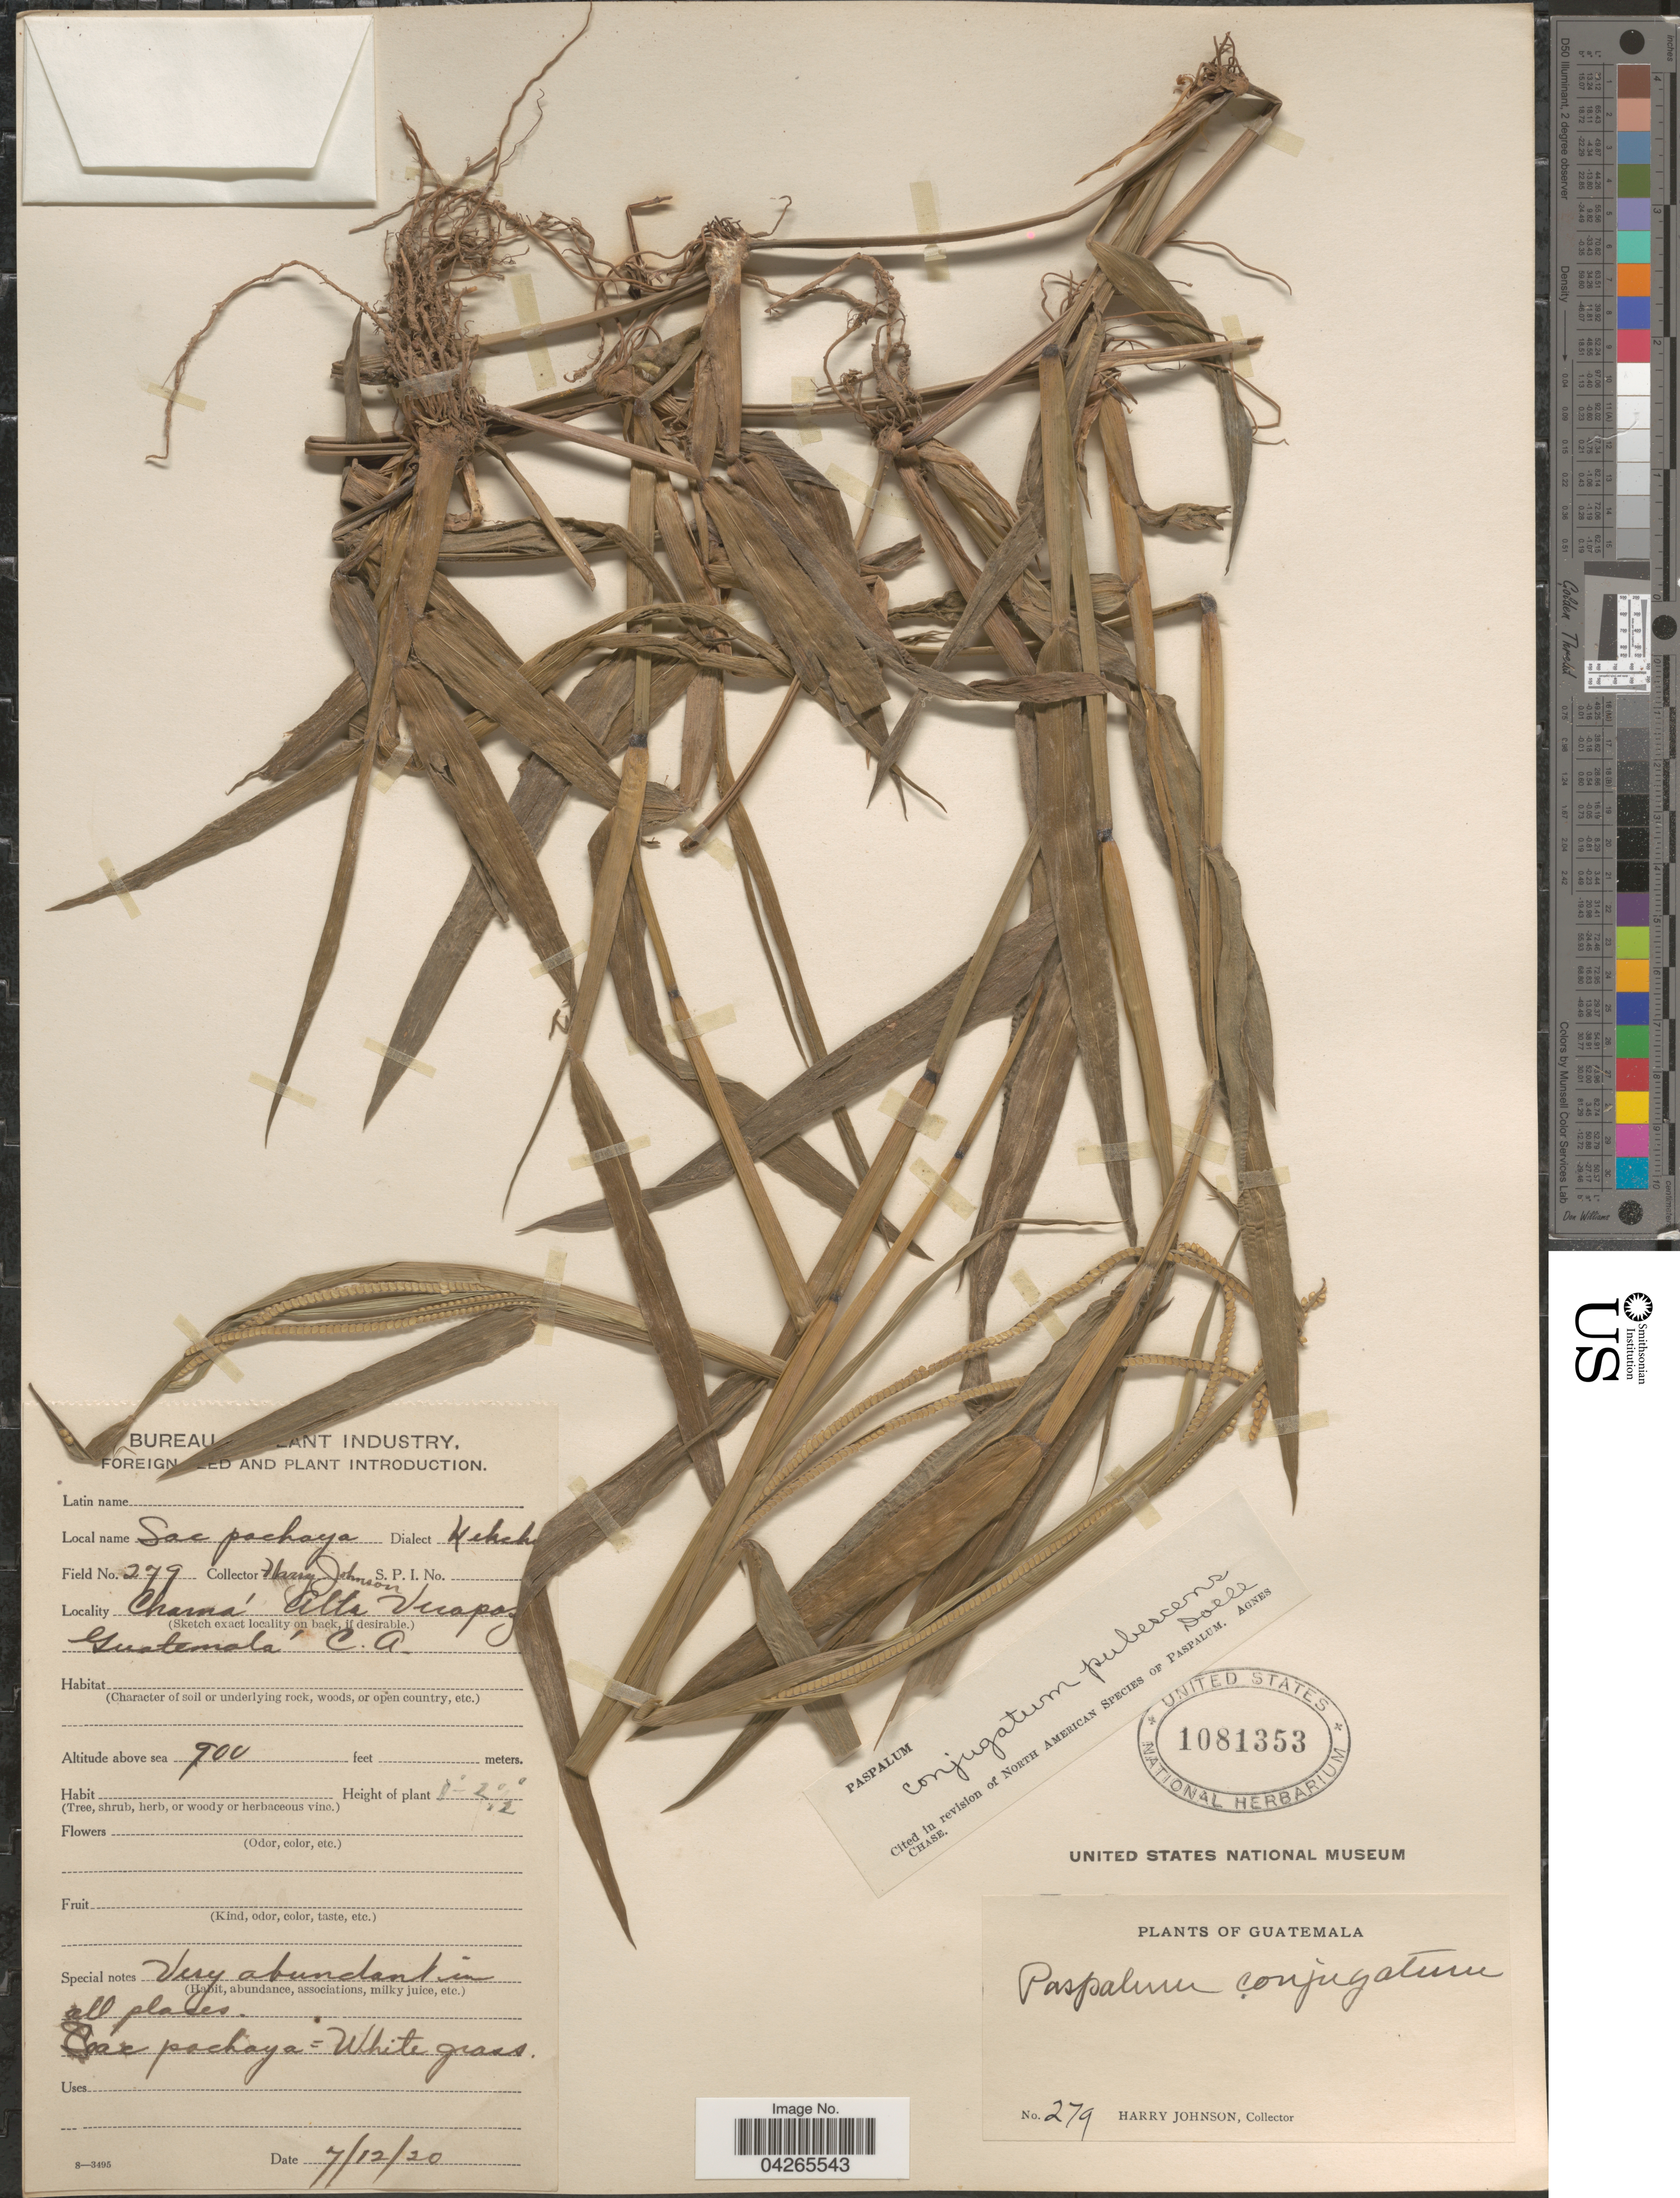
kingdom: Plantae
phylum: Tracheophyta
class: Liliopsida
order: Poales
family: Poaceae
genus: Paspalum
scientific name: Paspalum conjugatum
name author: P.J. Bergius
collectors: H. Johnson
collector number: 279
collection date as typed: Transcribed d/m/y: 7/12/20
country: Guatemala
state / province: Alta Verapaz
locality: Chamá.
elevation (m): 274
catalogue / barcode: US 1081353